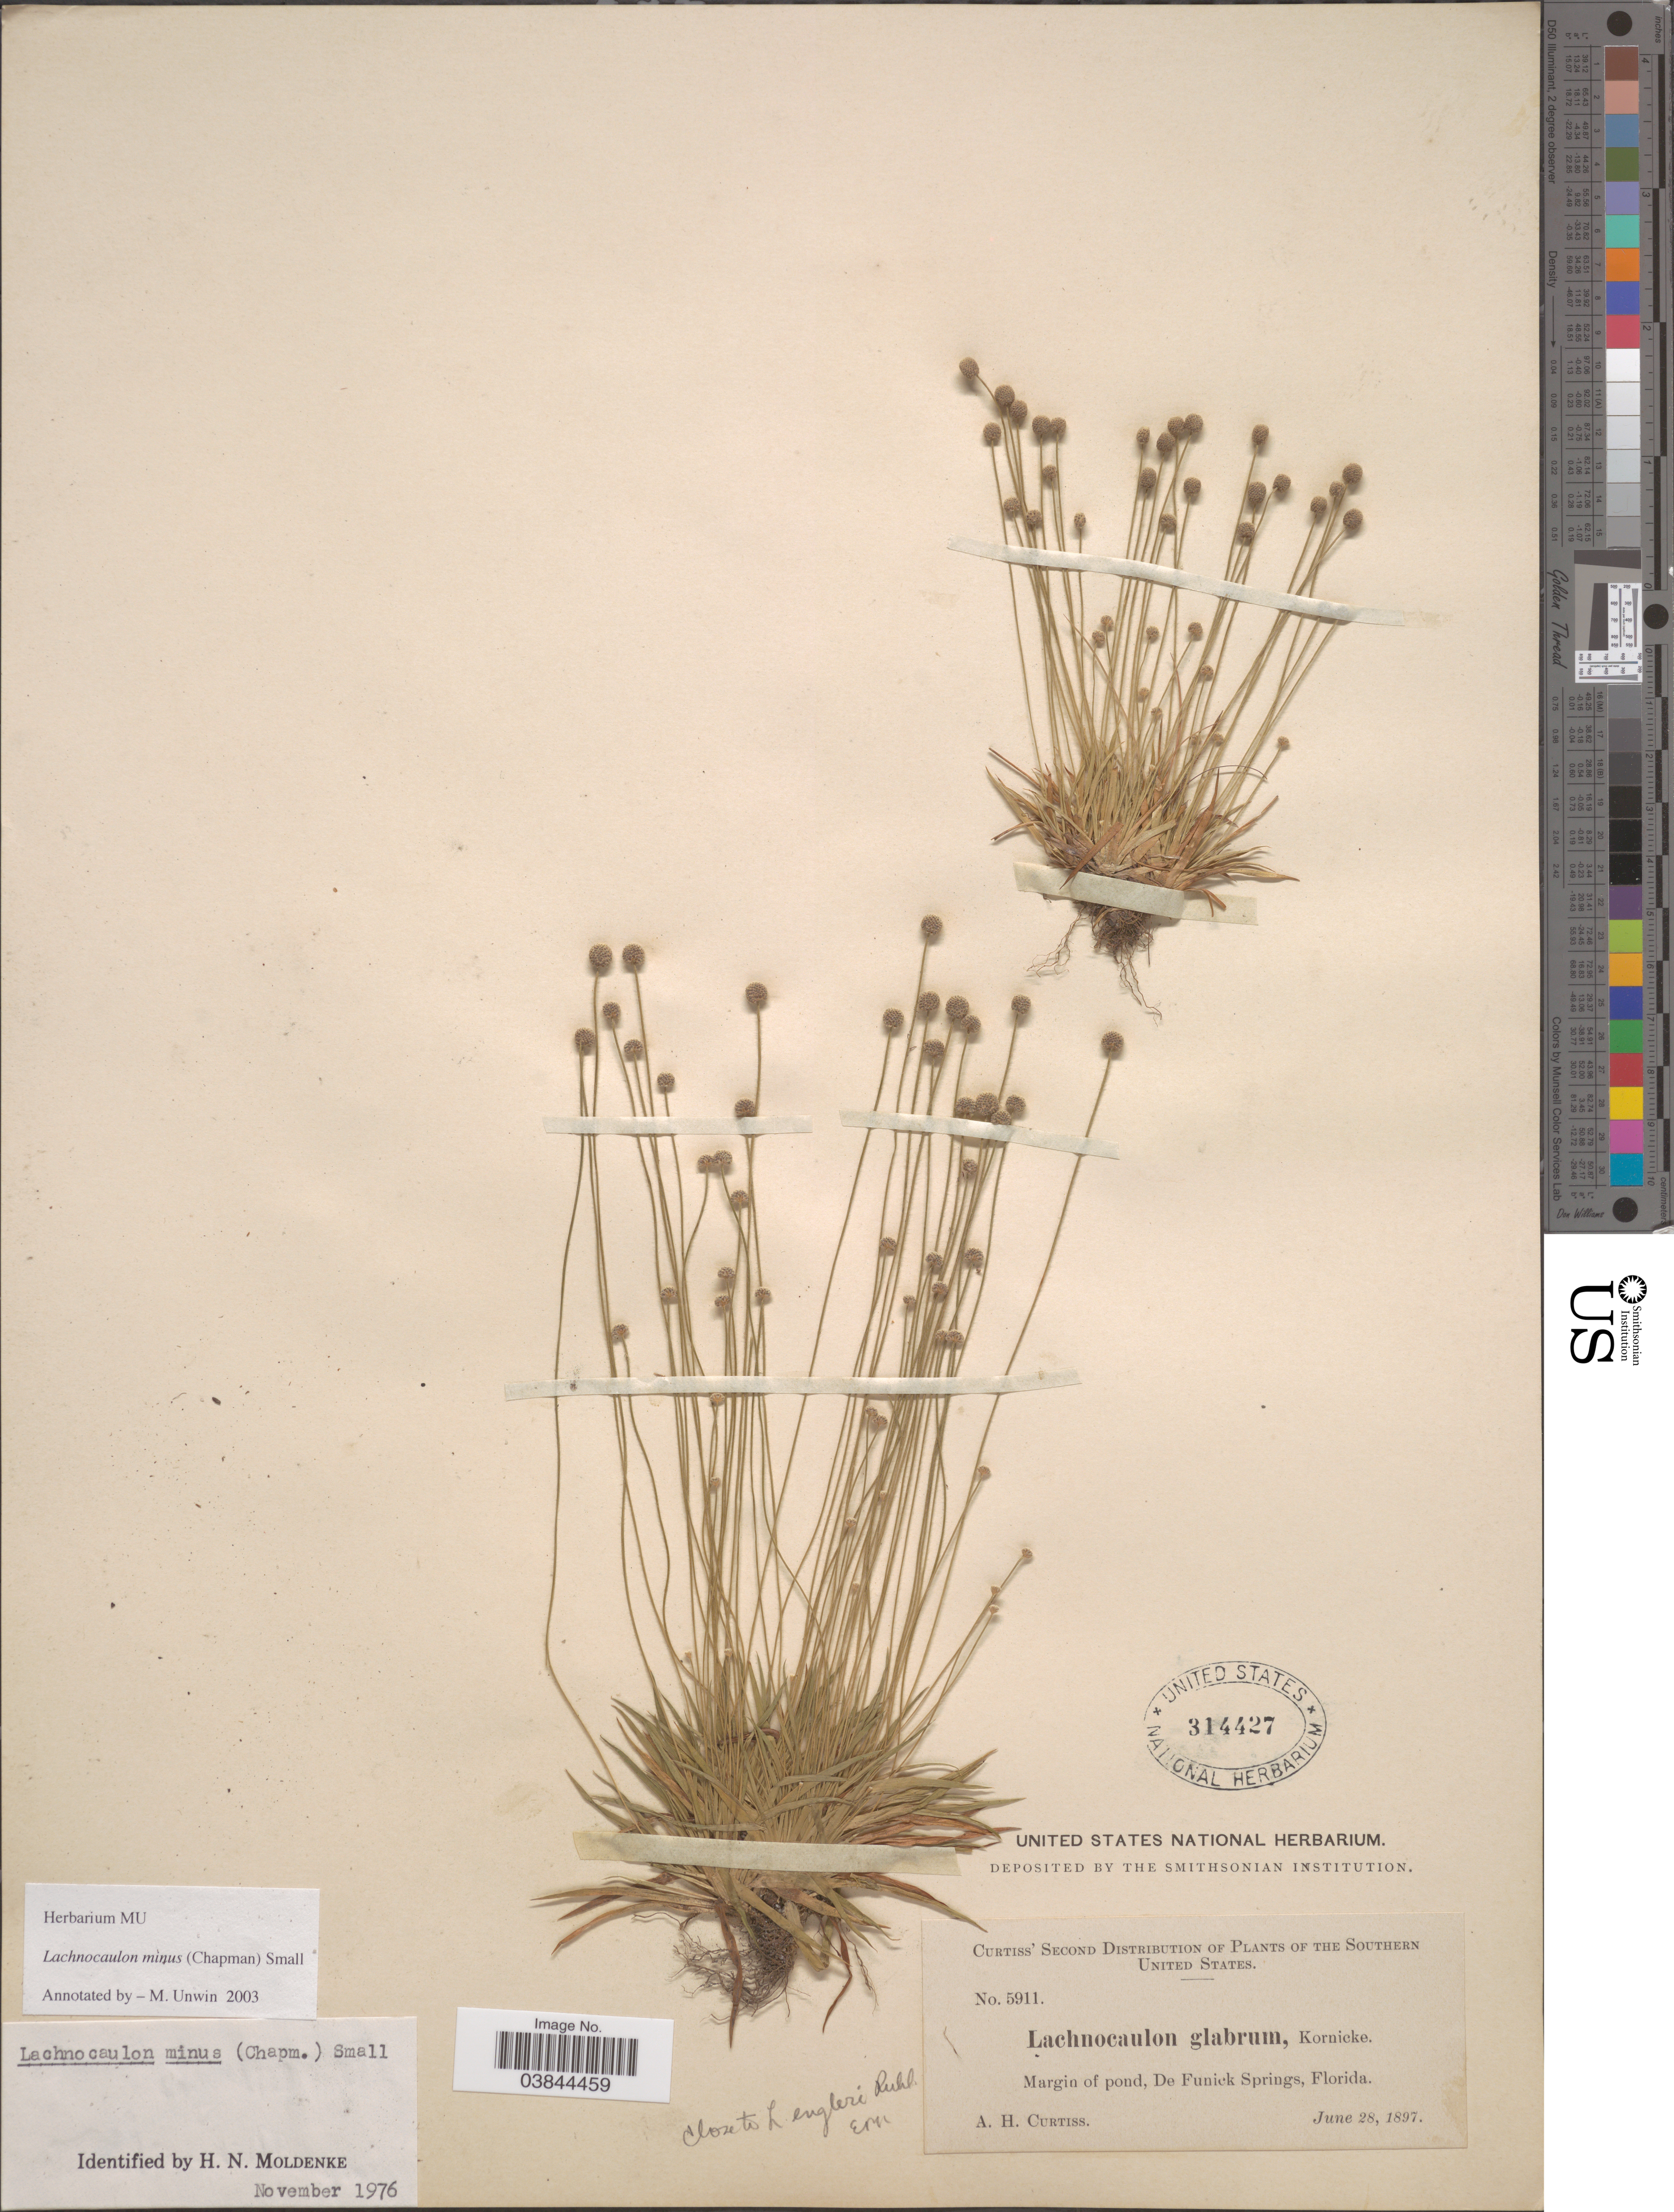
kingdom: Plantae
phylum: Tracheophyta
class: Liliopsida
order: Poales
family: Eriocaulaceae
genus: Lachnocaulon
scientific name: Lachnocaulon minus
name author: (Chapm.) Small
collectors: A. H. Curtiss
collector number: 5911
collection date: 1897-06-28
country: United States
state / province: Florida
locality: Margin of pond, De Funick Springs.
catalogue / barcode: US 314427